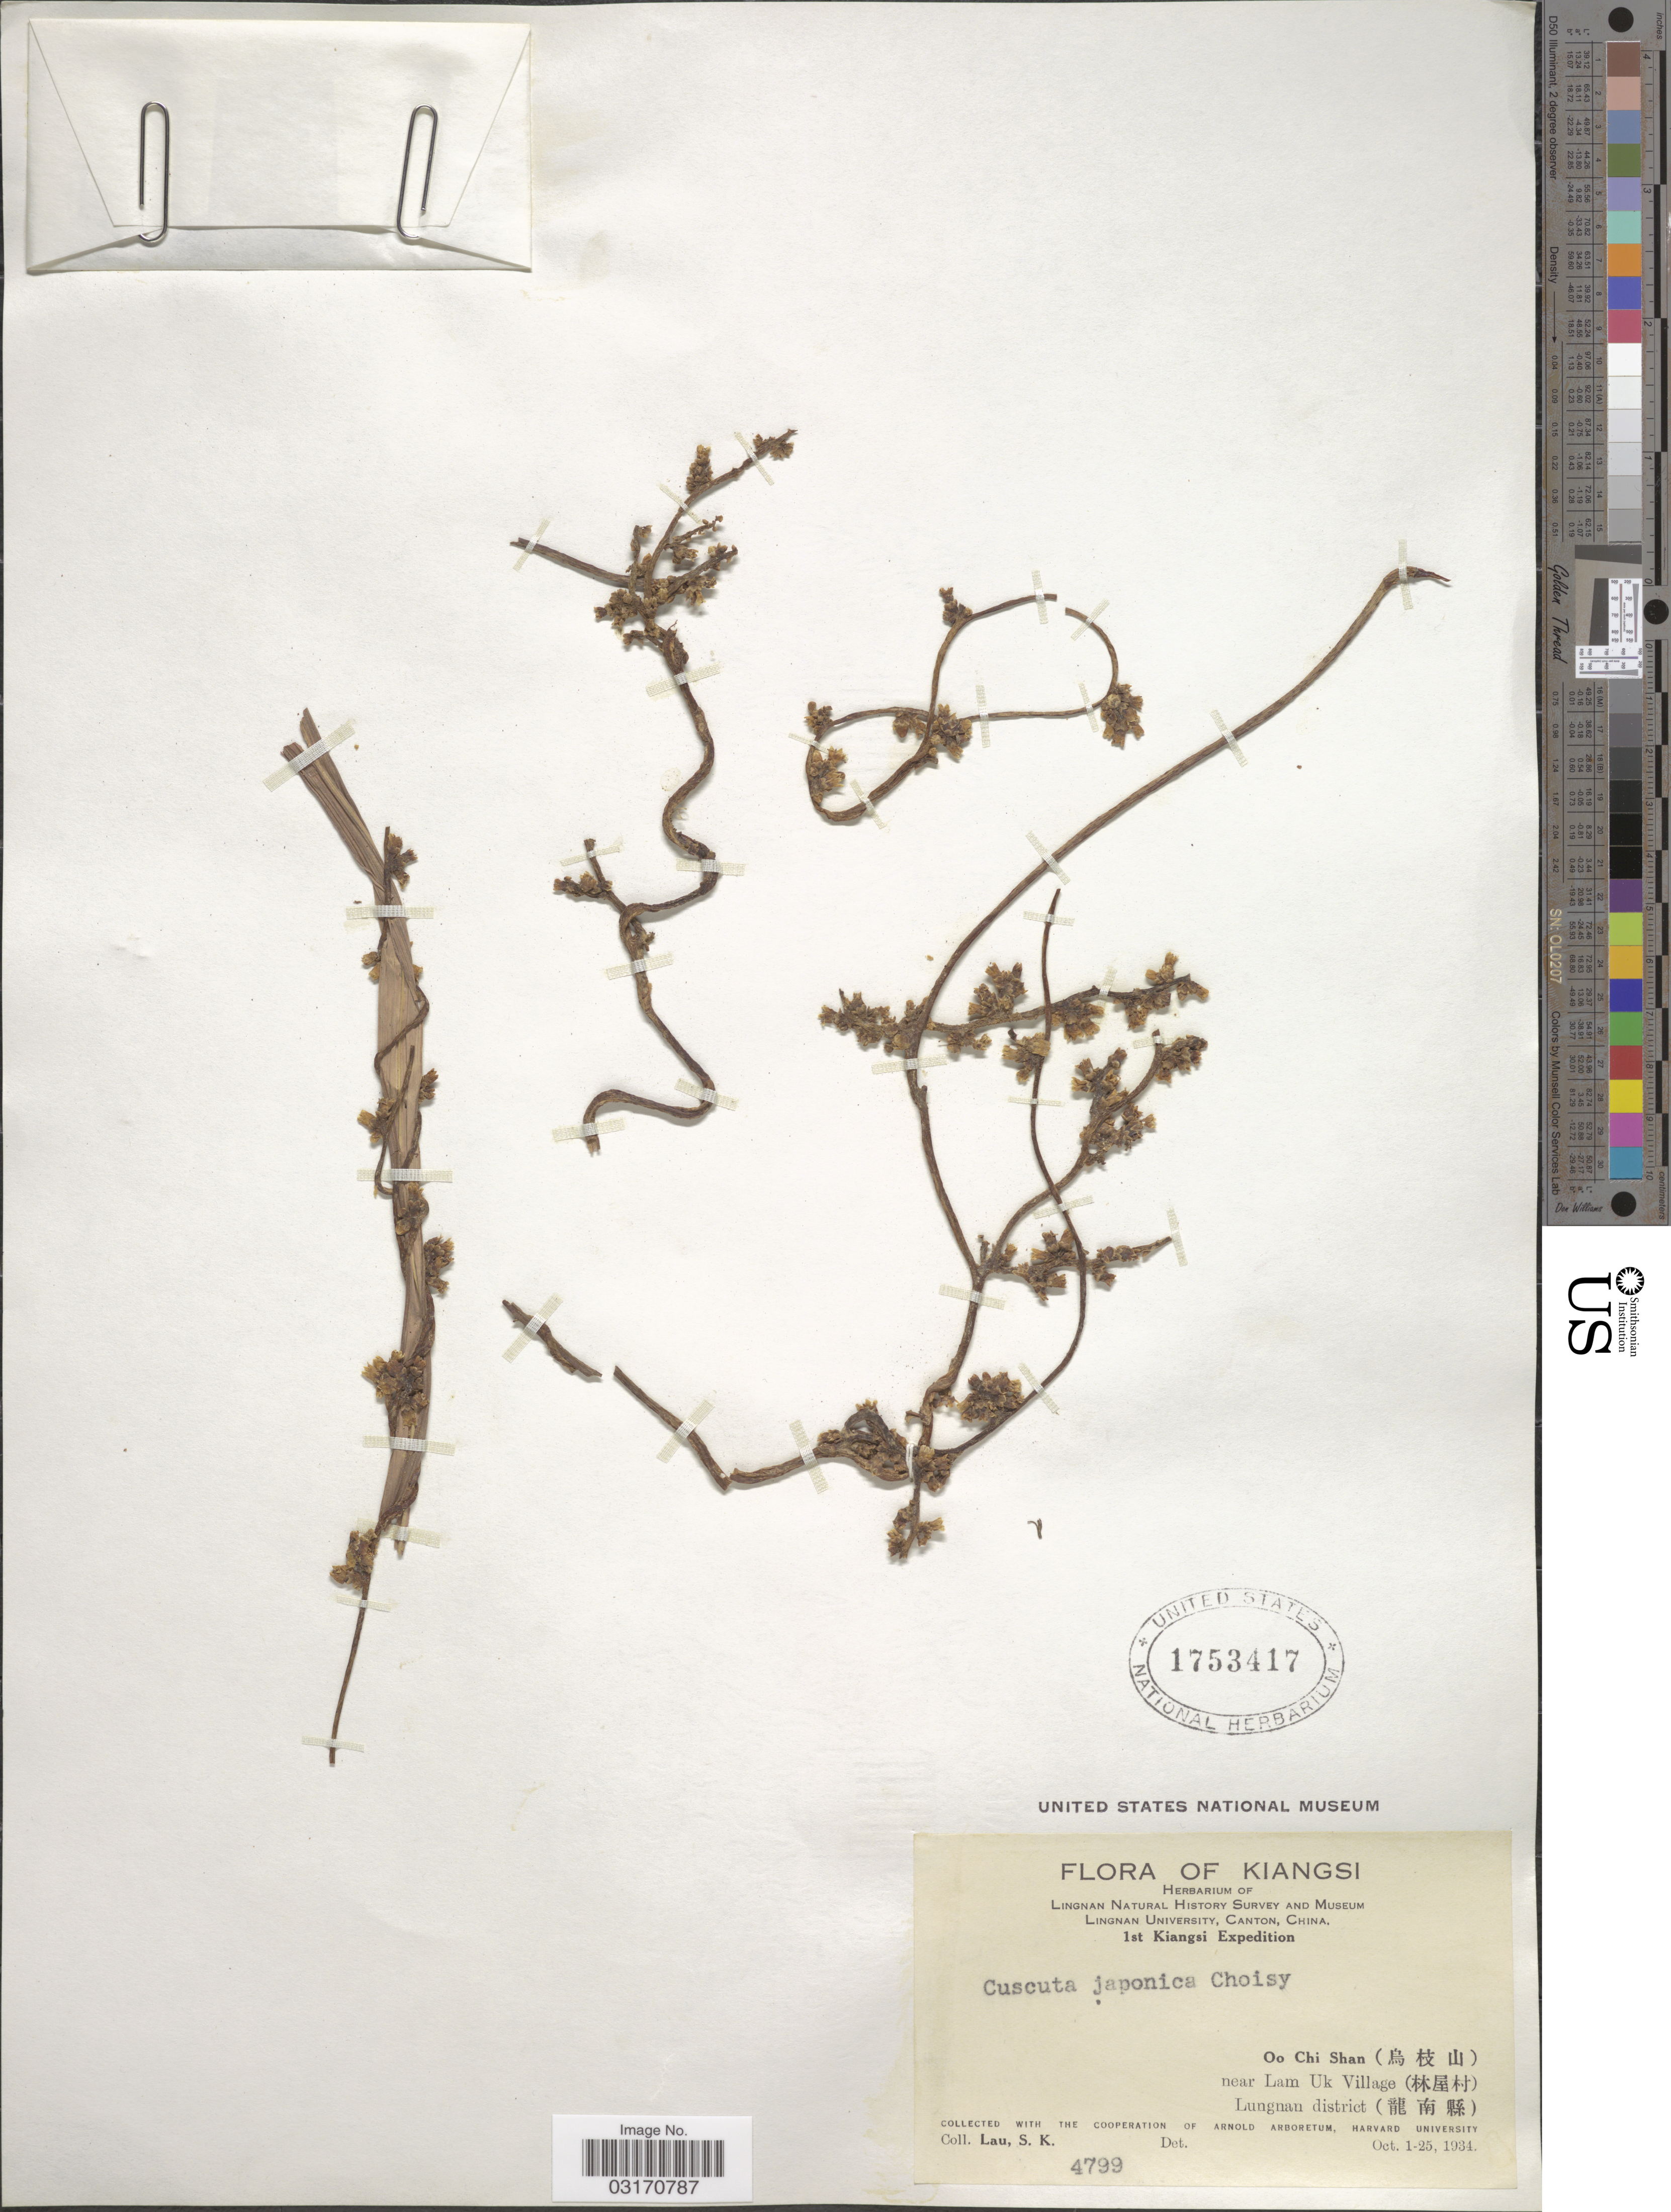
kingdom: Plantae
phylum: Tracheophyta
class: Magnoliopsida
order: Solanales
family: Convolvulaceae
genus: Cuscuta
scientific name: Cuscuta japonica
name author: Choisy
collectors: S. K. Lau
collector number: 4799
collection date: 1934-10-01/1934-10-25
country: China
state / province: Jiangxi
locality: Kiangsi. Oo Chi Shan (X) near Lam Uk Village (X) Lungnau district (X).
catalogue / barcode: US 1753417